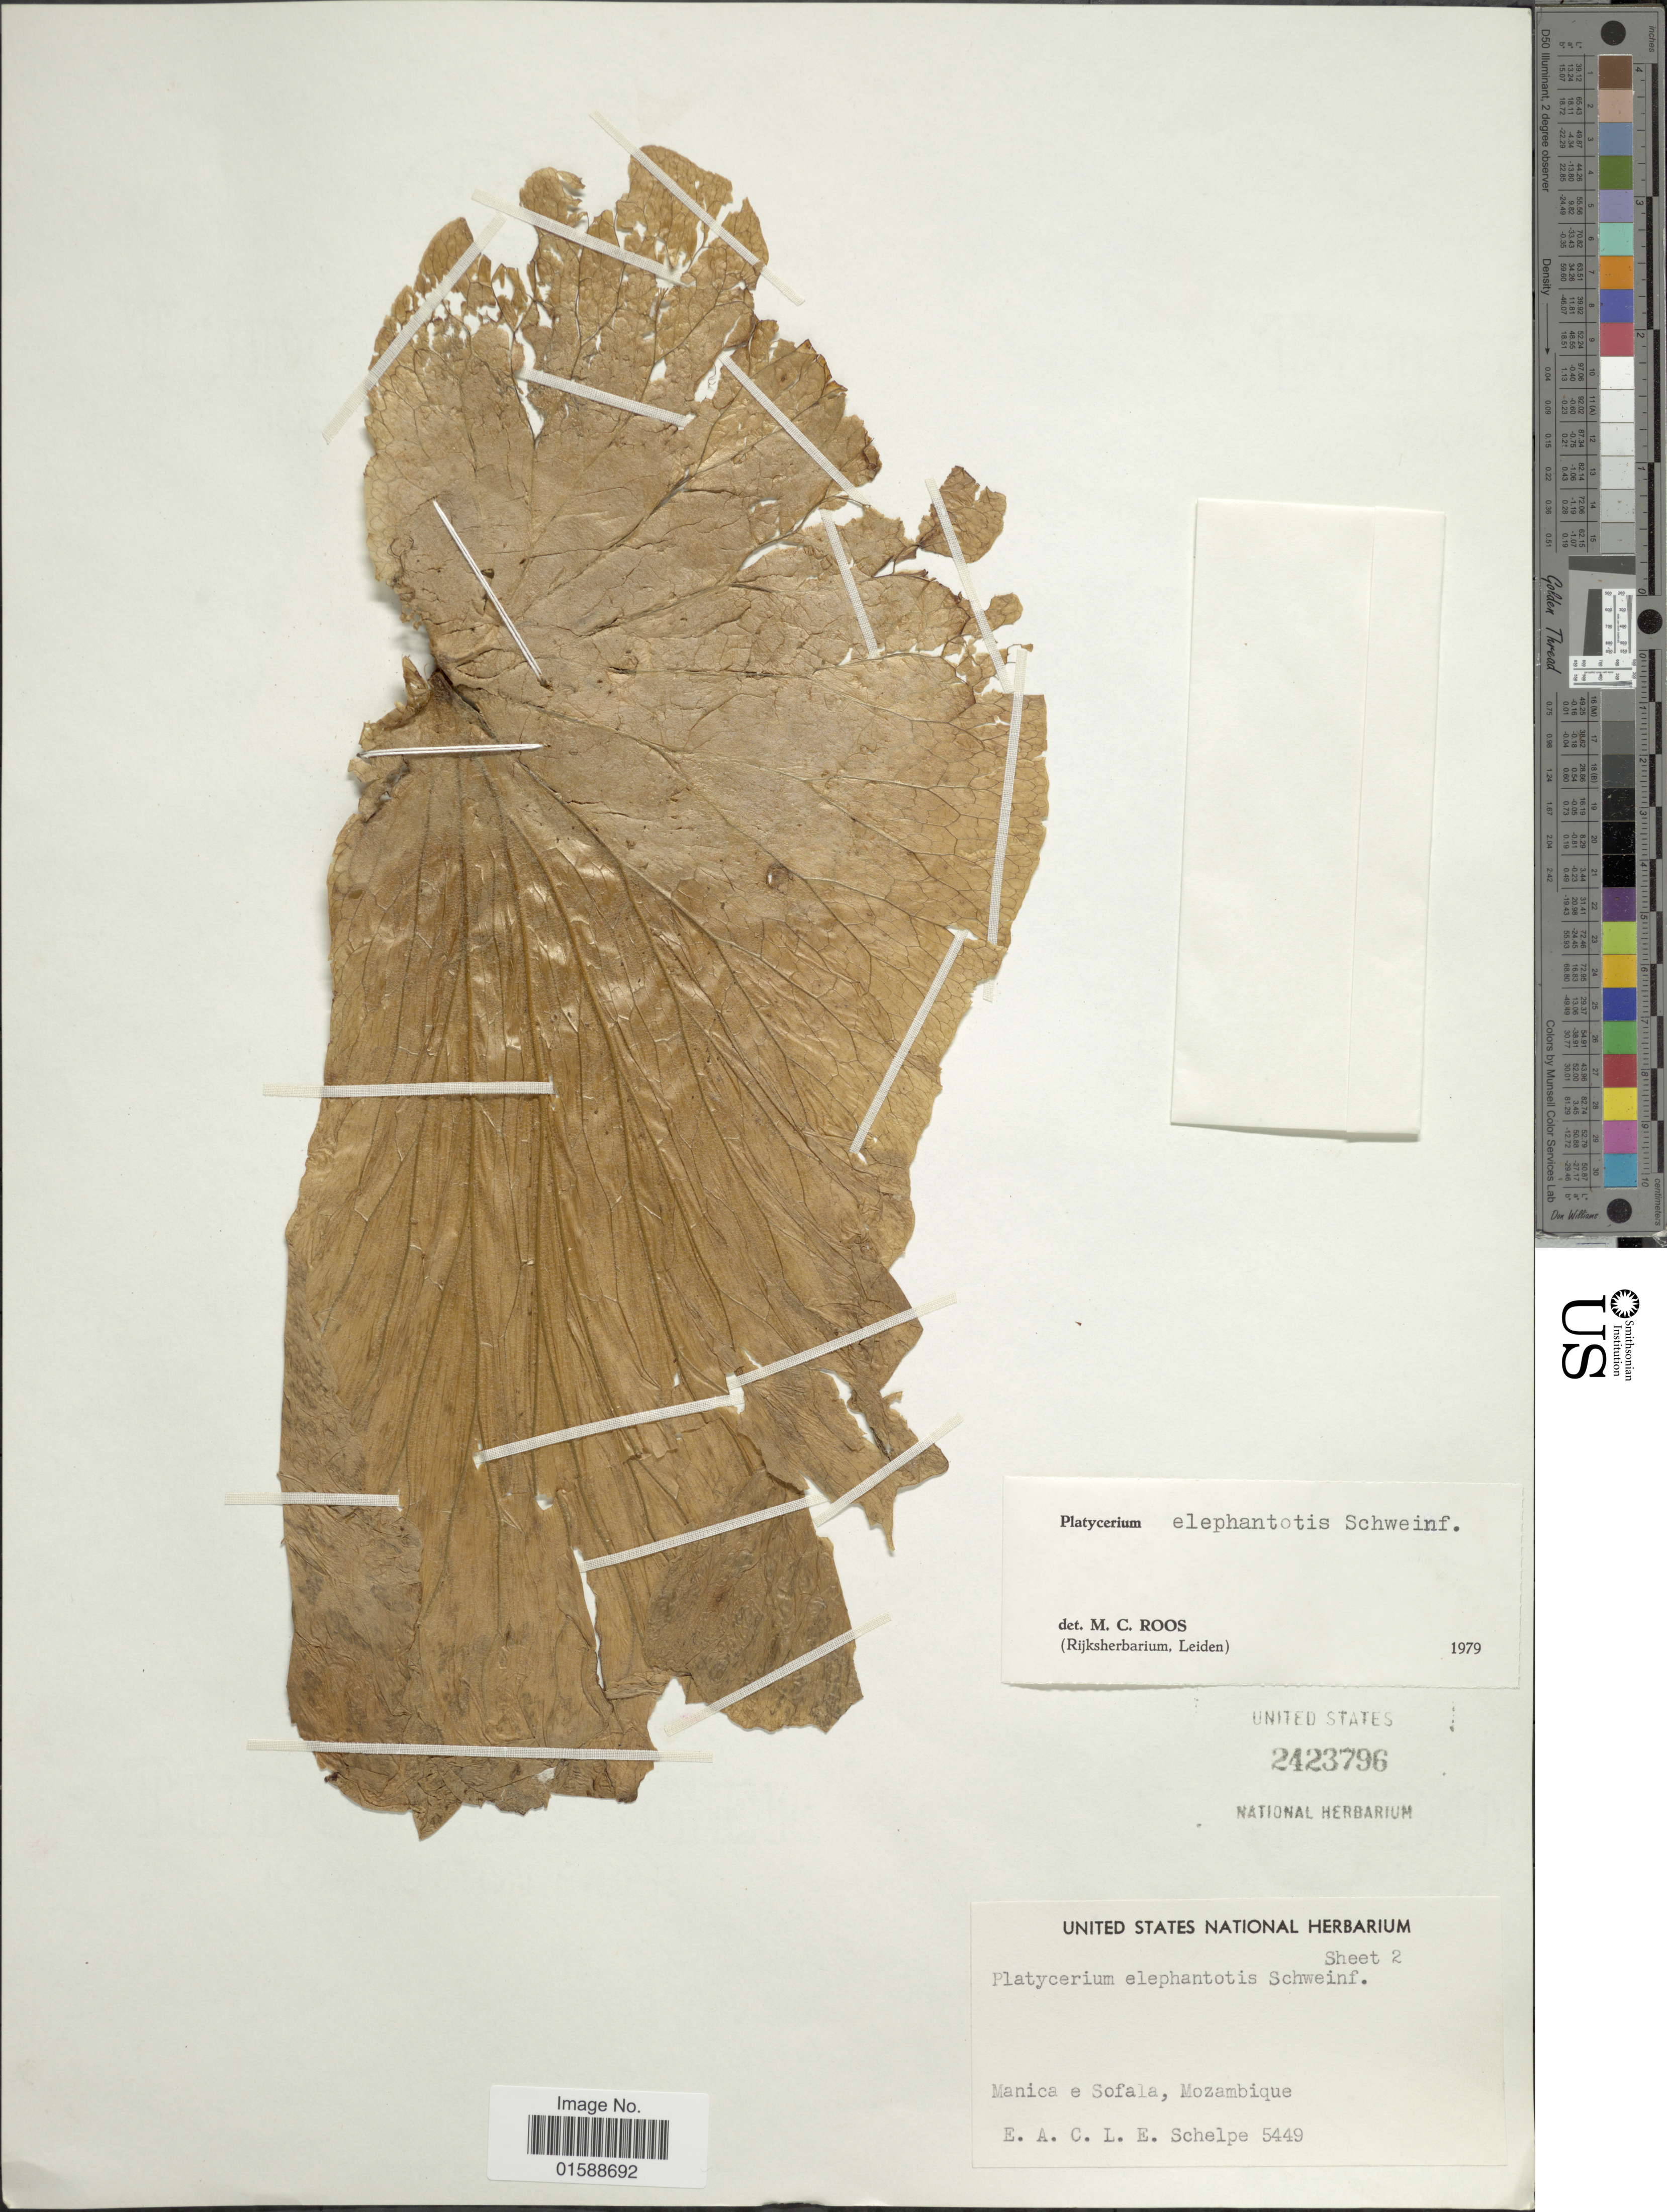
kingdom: Plantae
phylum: Tracheophyta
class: Polypodiopsida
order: Polypodiales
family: Polypodiaceae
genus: Platycerium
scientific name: Platycerium angolense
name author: Welw. ex Baker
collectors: E. A. C. L. E. Schelpe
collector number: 5449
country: Mozambique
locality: Manica e Sofala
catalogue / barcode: US 2423796